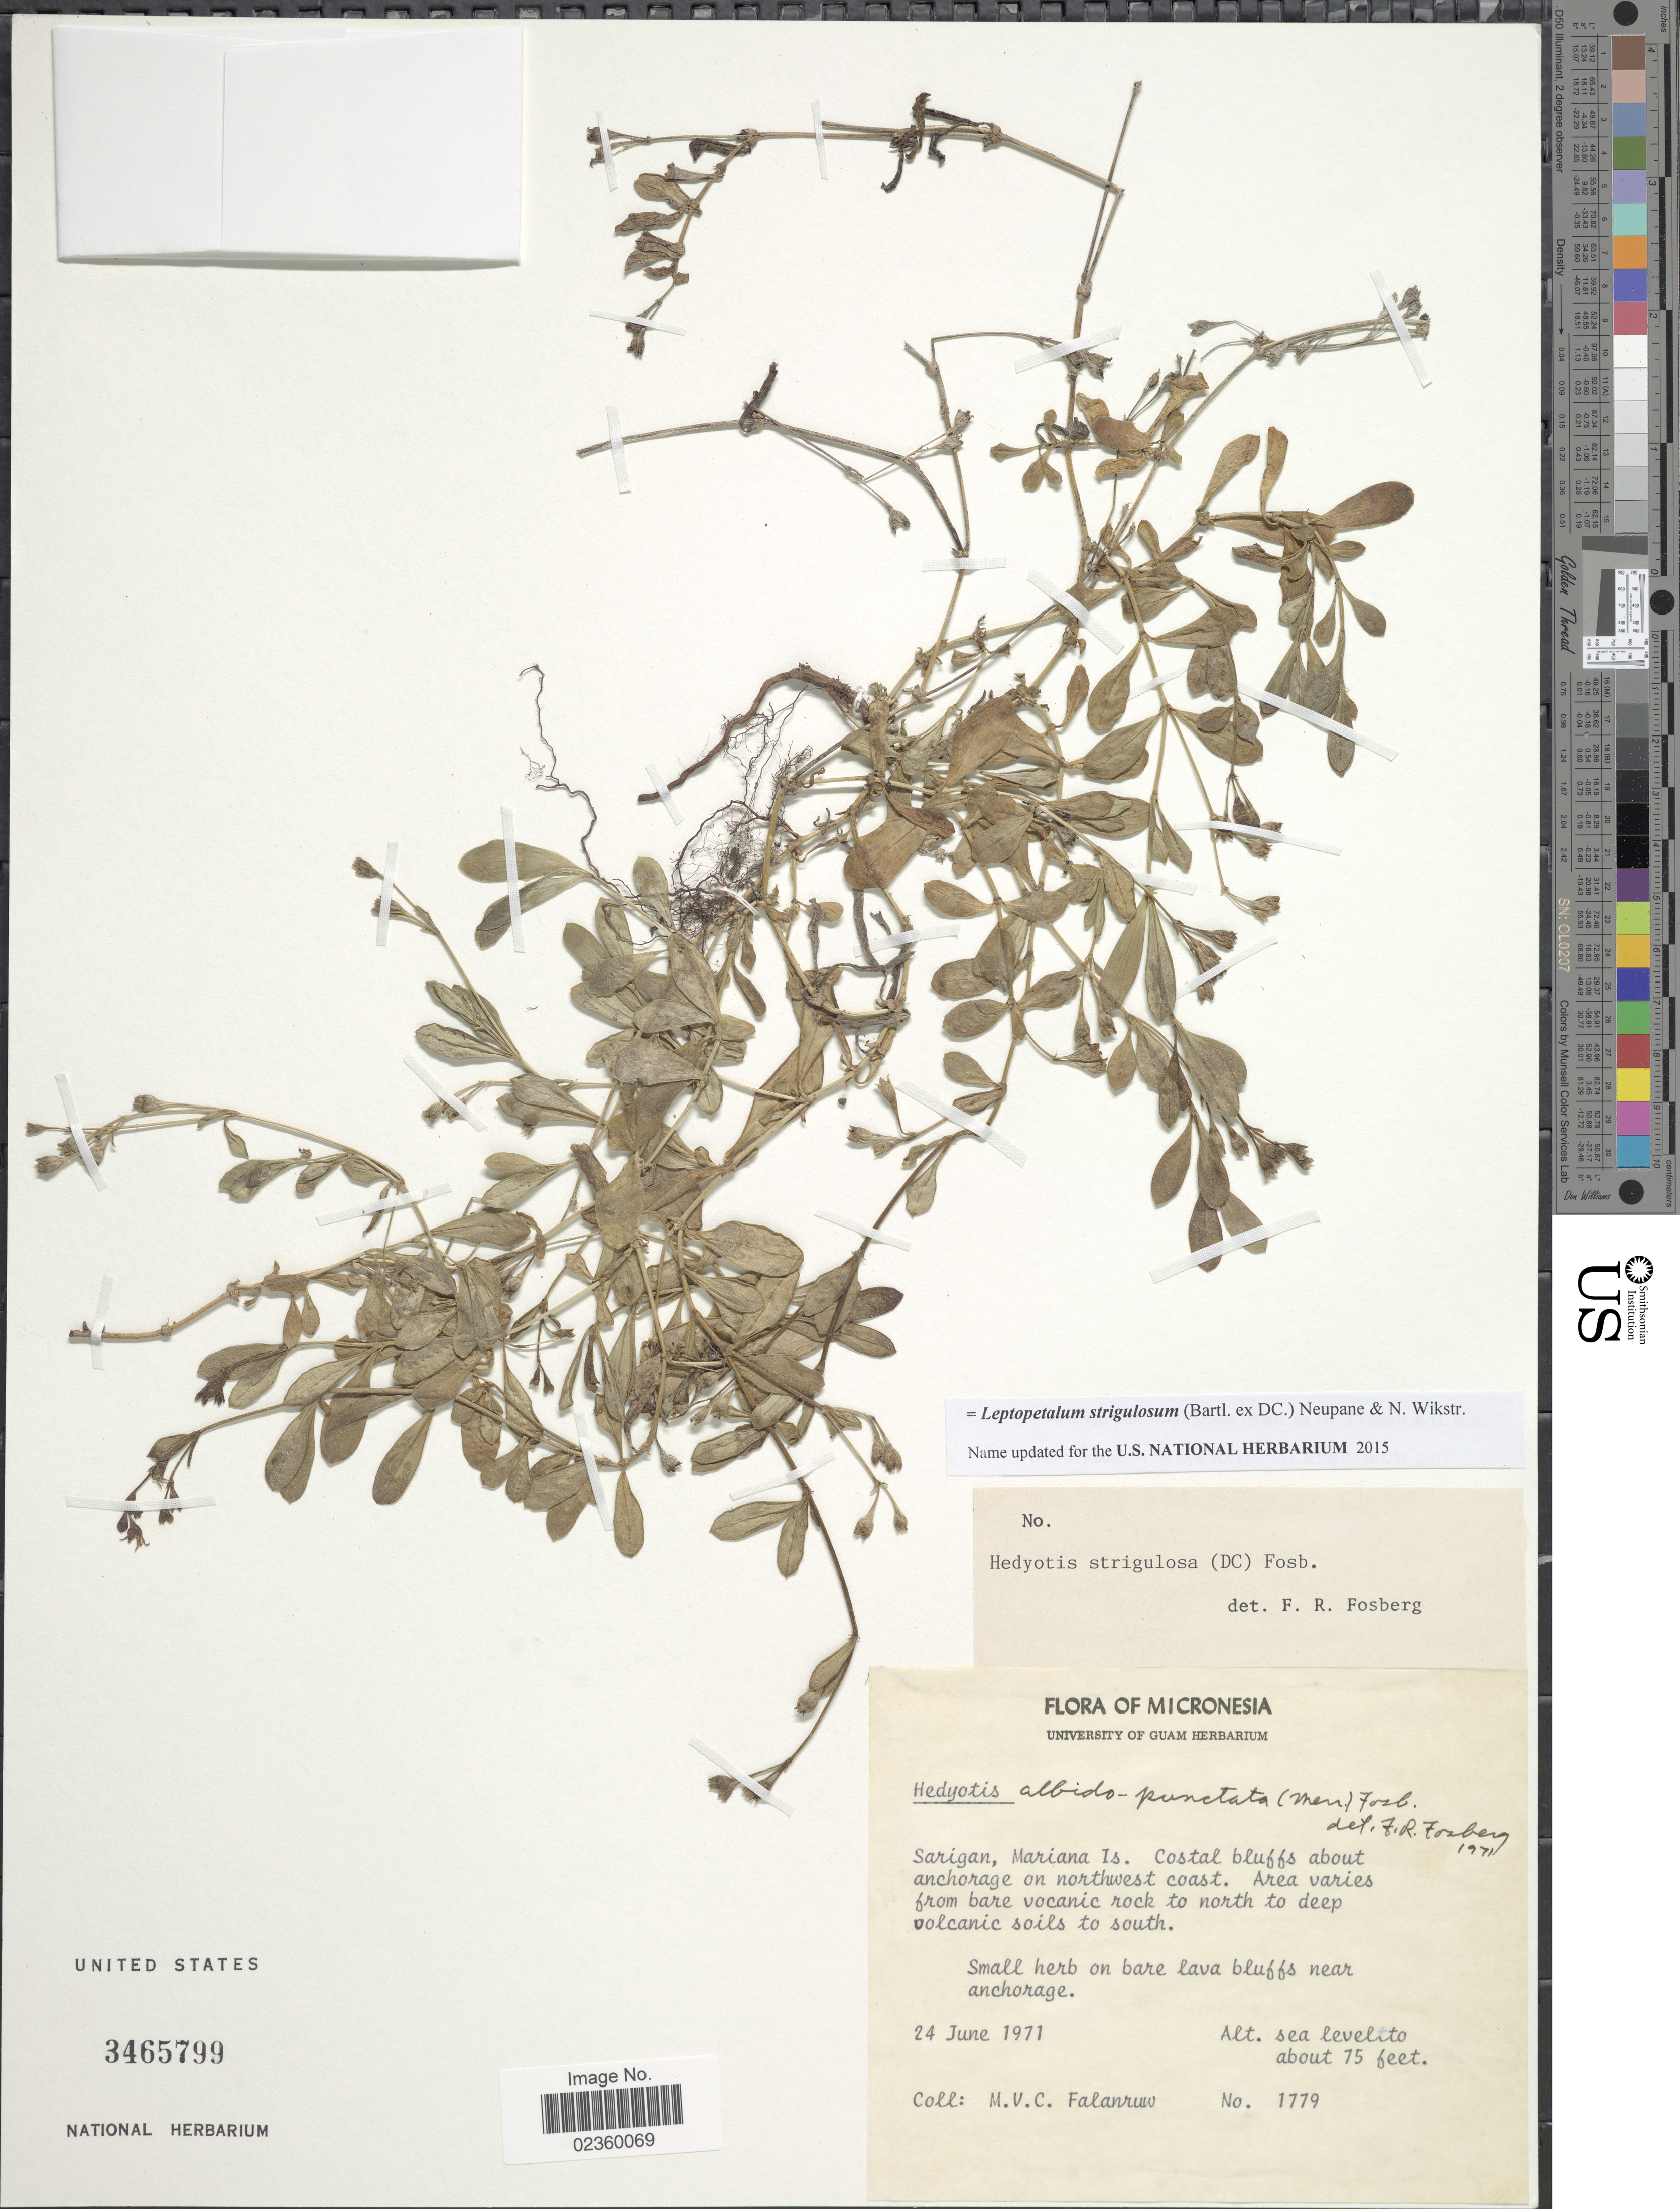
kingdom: Plantae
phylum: Tracheophyta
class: Magnoliopsida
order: Gentianales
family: Rubiaceae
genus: Leptopetalum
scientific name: Leptopetalum strigulosum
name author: (Bartl. ex DC.) Neupane & N. Wikstr.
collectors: M. V. Falanruw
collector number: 1779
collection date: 1971-06-24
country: Northern Mariana Islands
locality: Micronesia. Sarigan, Mariana Is. Costal bluffs about anchorage on northwest coast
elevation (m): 0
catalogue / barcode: US 3465799